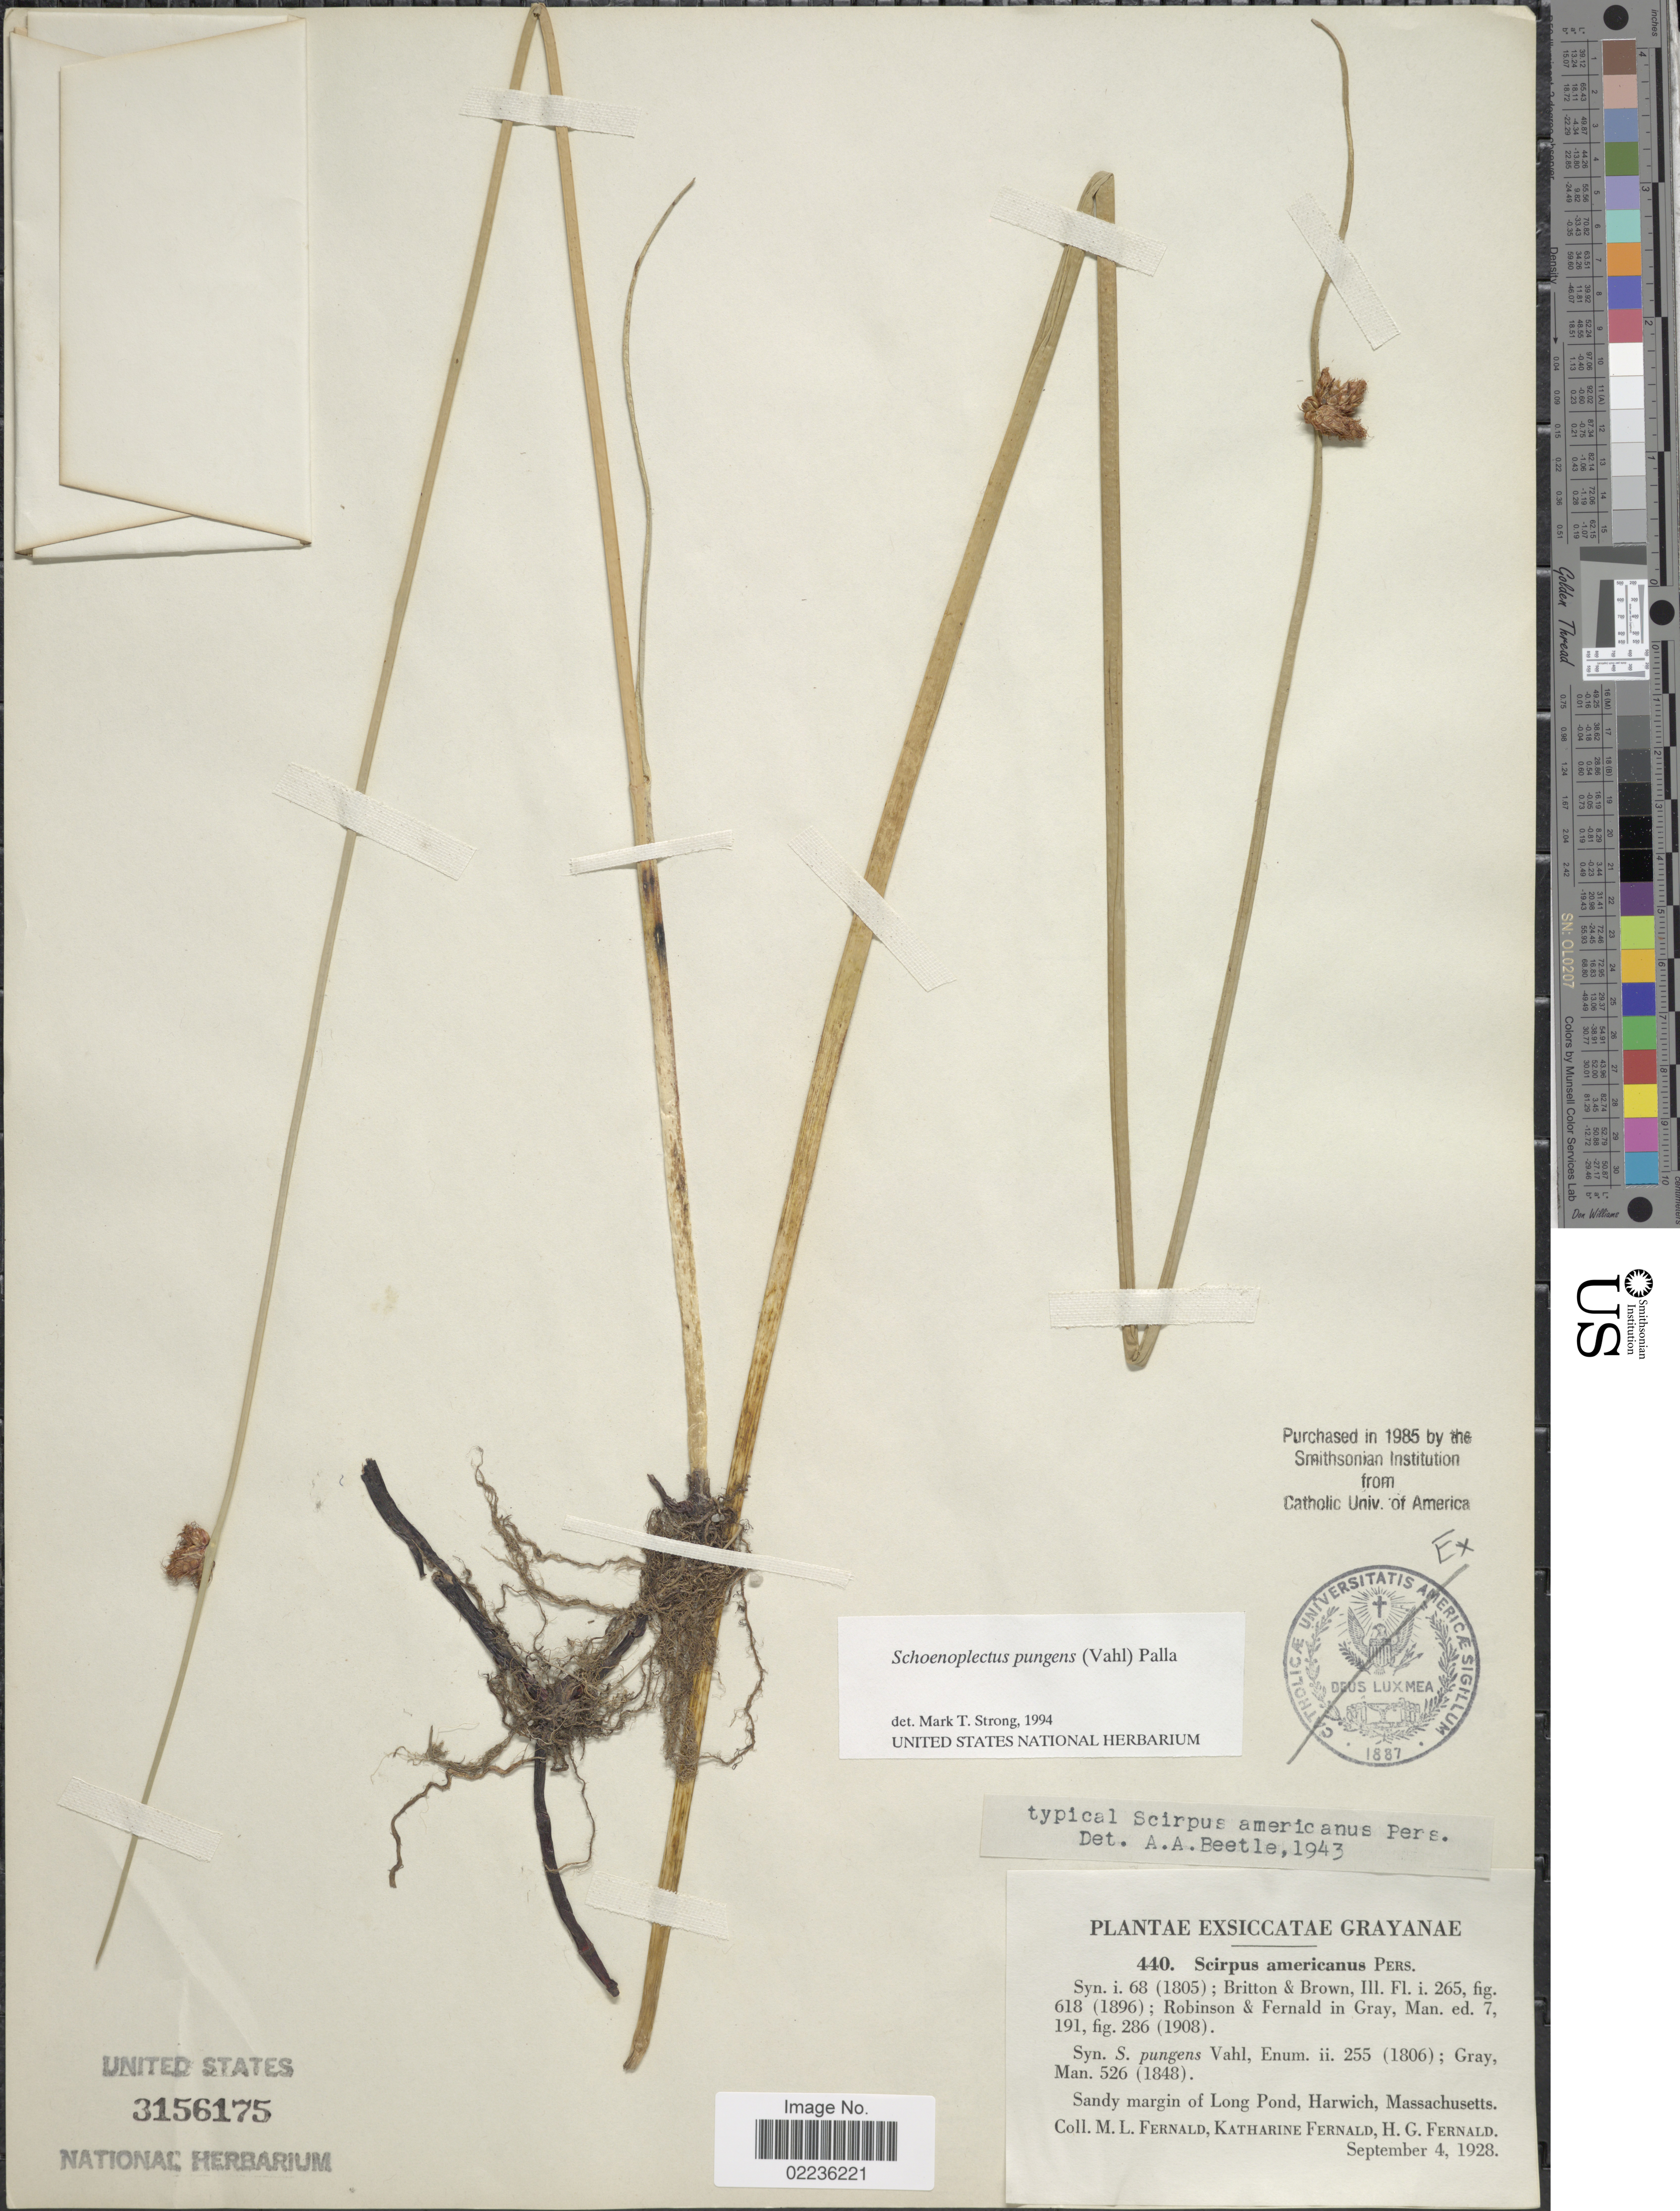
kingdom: Plantae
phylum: Tracheophyta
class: Liliopsida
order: Poales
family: Cyperaceae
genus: Schoenoplectus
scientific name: Schoenoplectus pungens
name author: (Vahl) Palla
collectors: M. L. Fernald, K. Fernald & H. Fernald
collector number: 440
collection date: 1928-09-04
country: United States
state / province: Massachusetts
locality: Exsiccatae Grayanae. Sandy margin of Long Pond, Harwich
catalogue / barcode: US 3156175